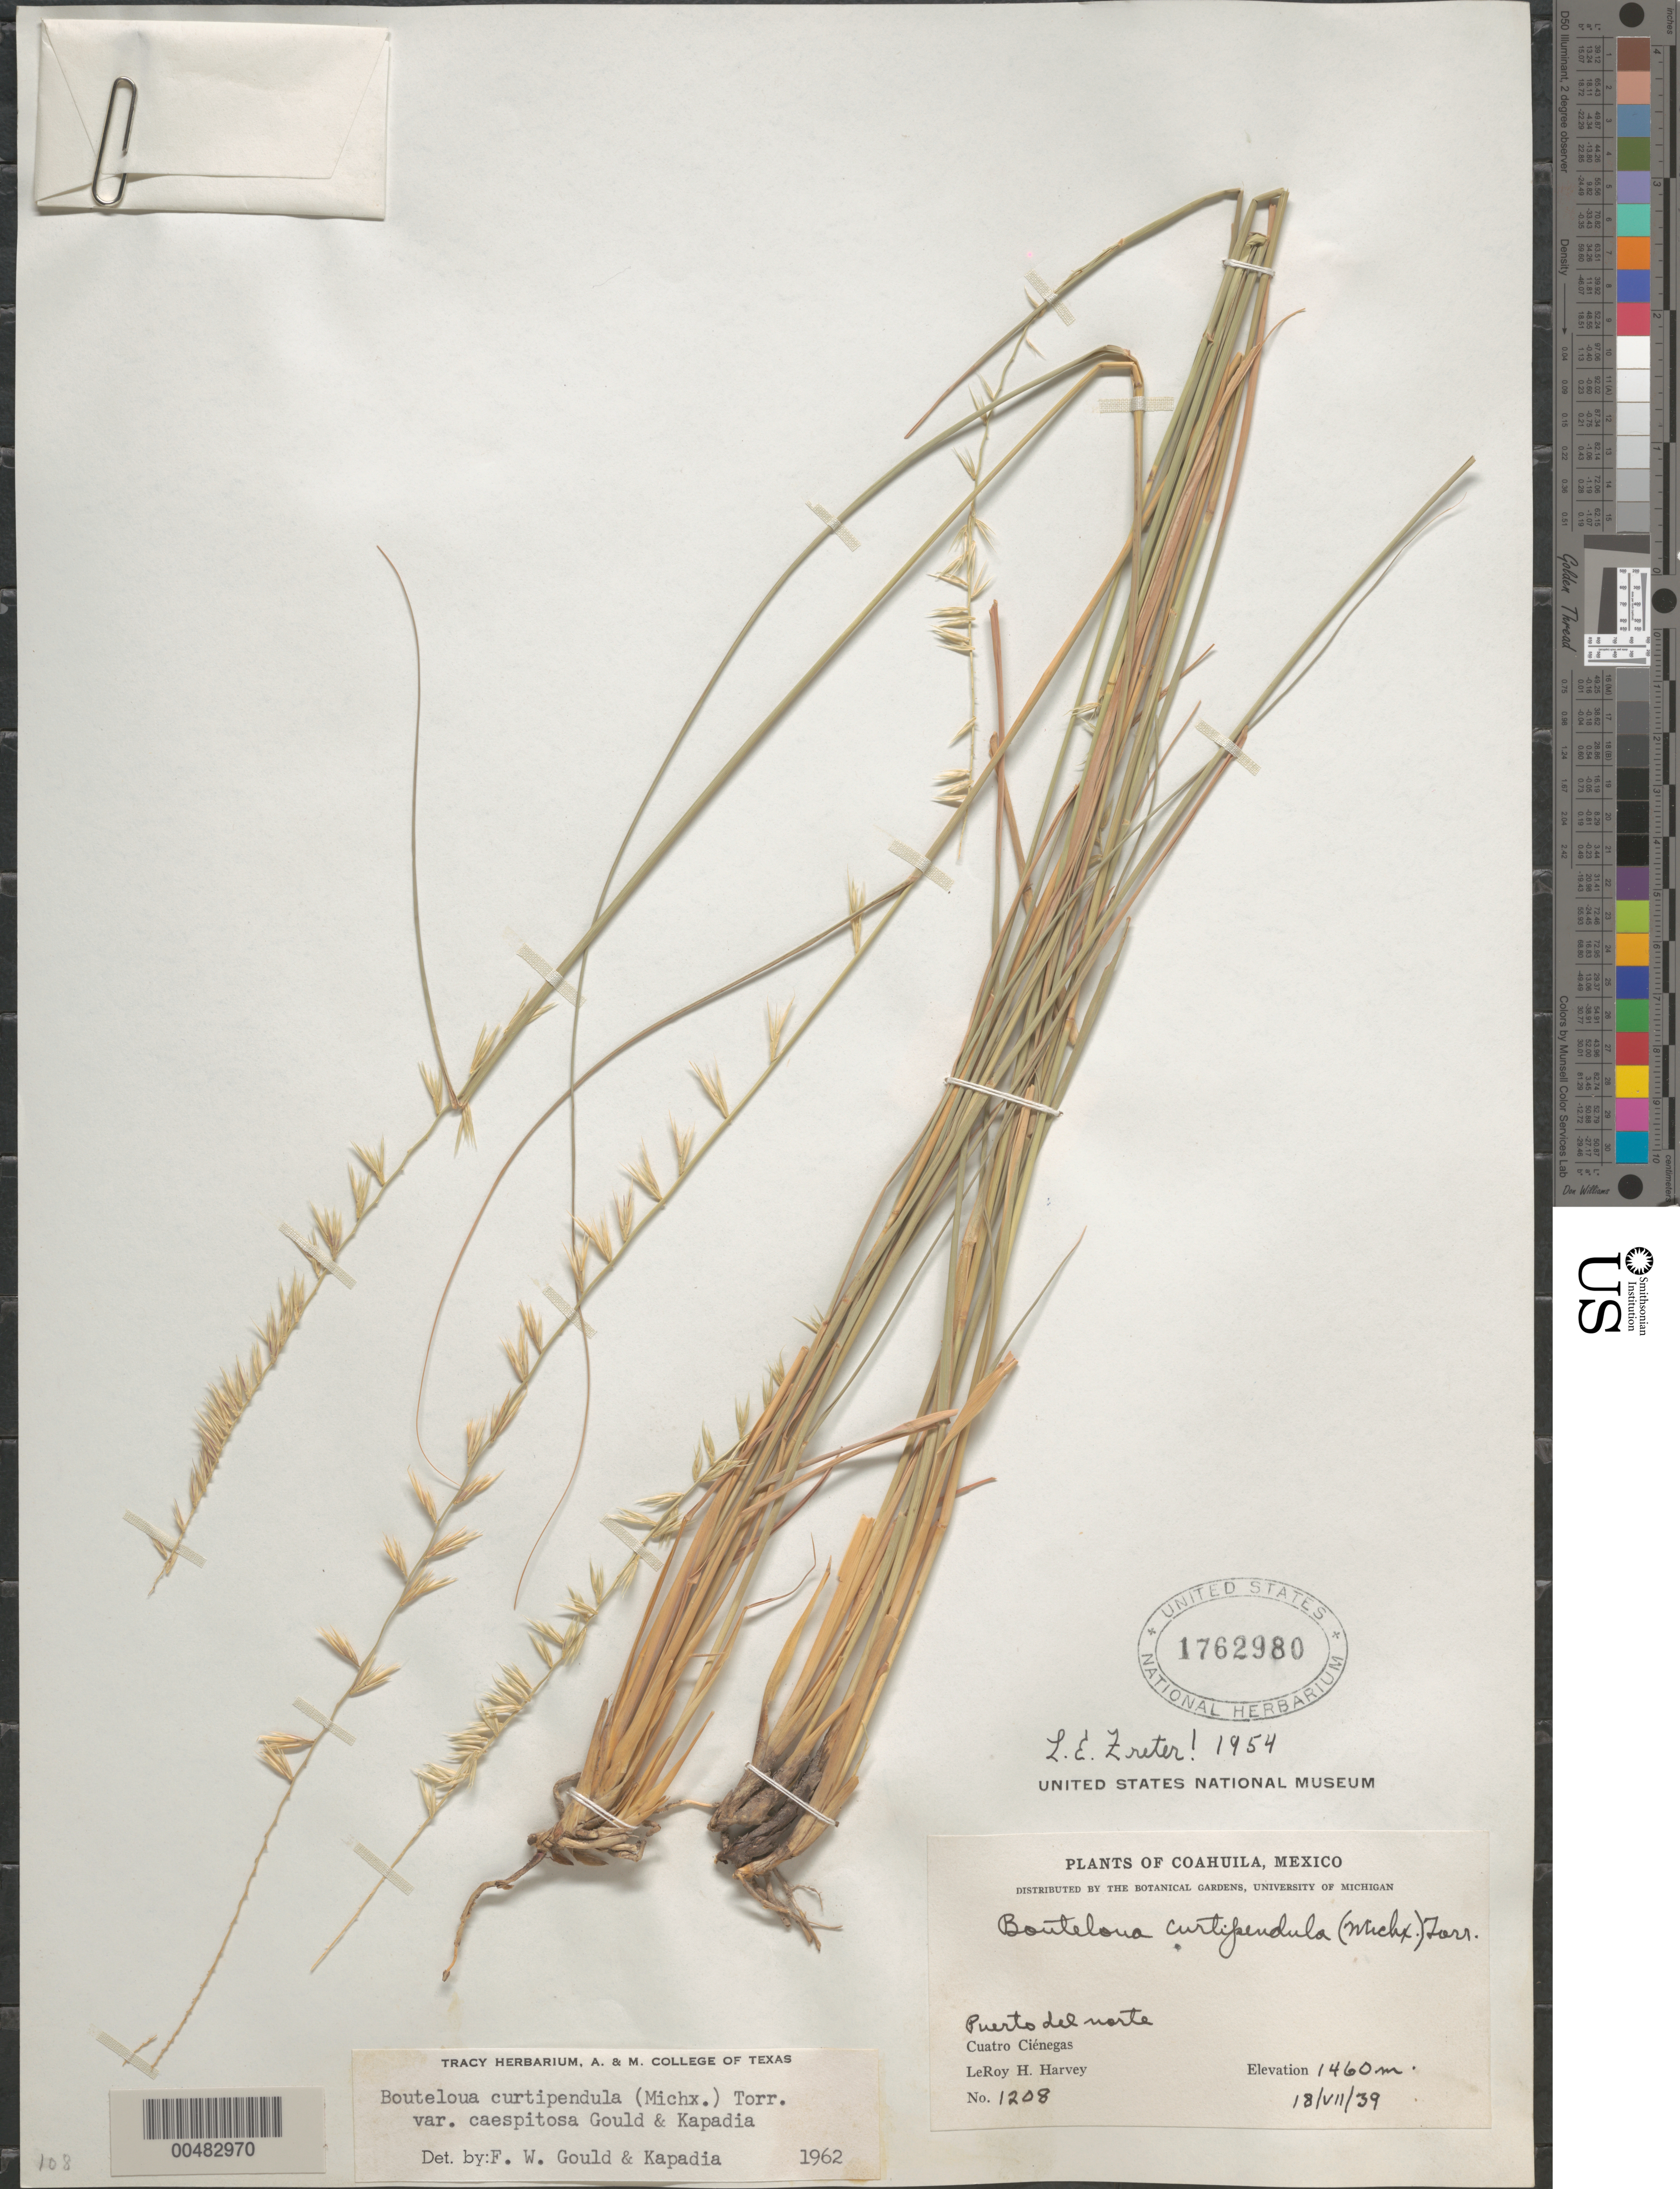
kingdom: Plantae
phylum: Tracheophyta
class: Liliopsida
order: Poales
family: Poaceae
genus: Bouteloua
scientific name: Bouteloua curtipendula var. caespitosa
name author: Gould & Kapadia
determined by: Gould, F. W.; Kapadia, Zarir J.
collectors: L. H. Harvey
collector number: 1208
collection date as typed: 18 Jul 1939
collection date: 1939-07-18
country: Mexico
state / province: Coahuila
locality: Cuatro Ciénegas, Puerto del Norte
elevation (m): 1460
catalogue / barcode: US 1762980